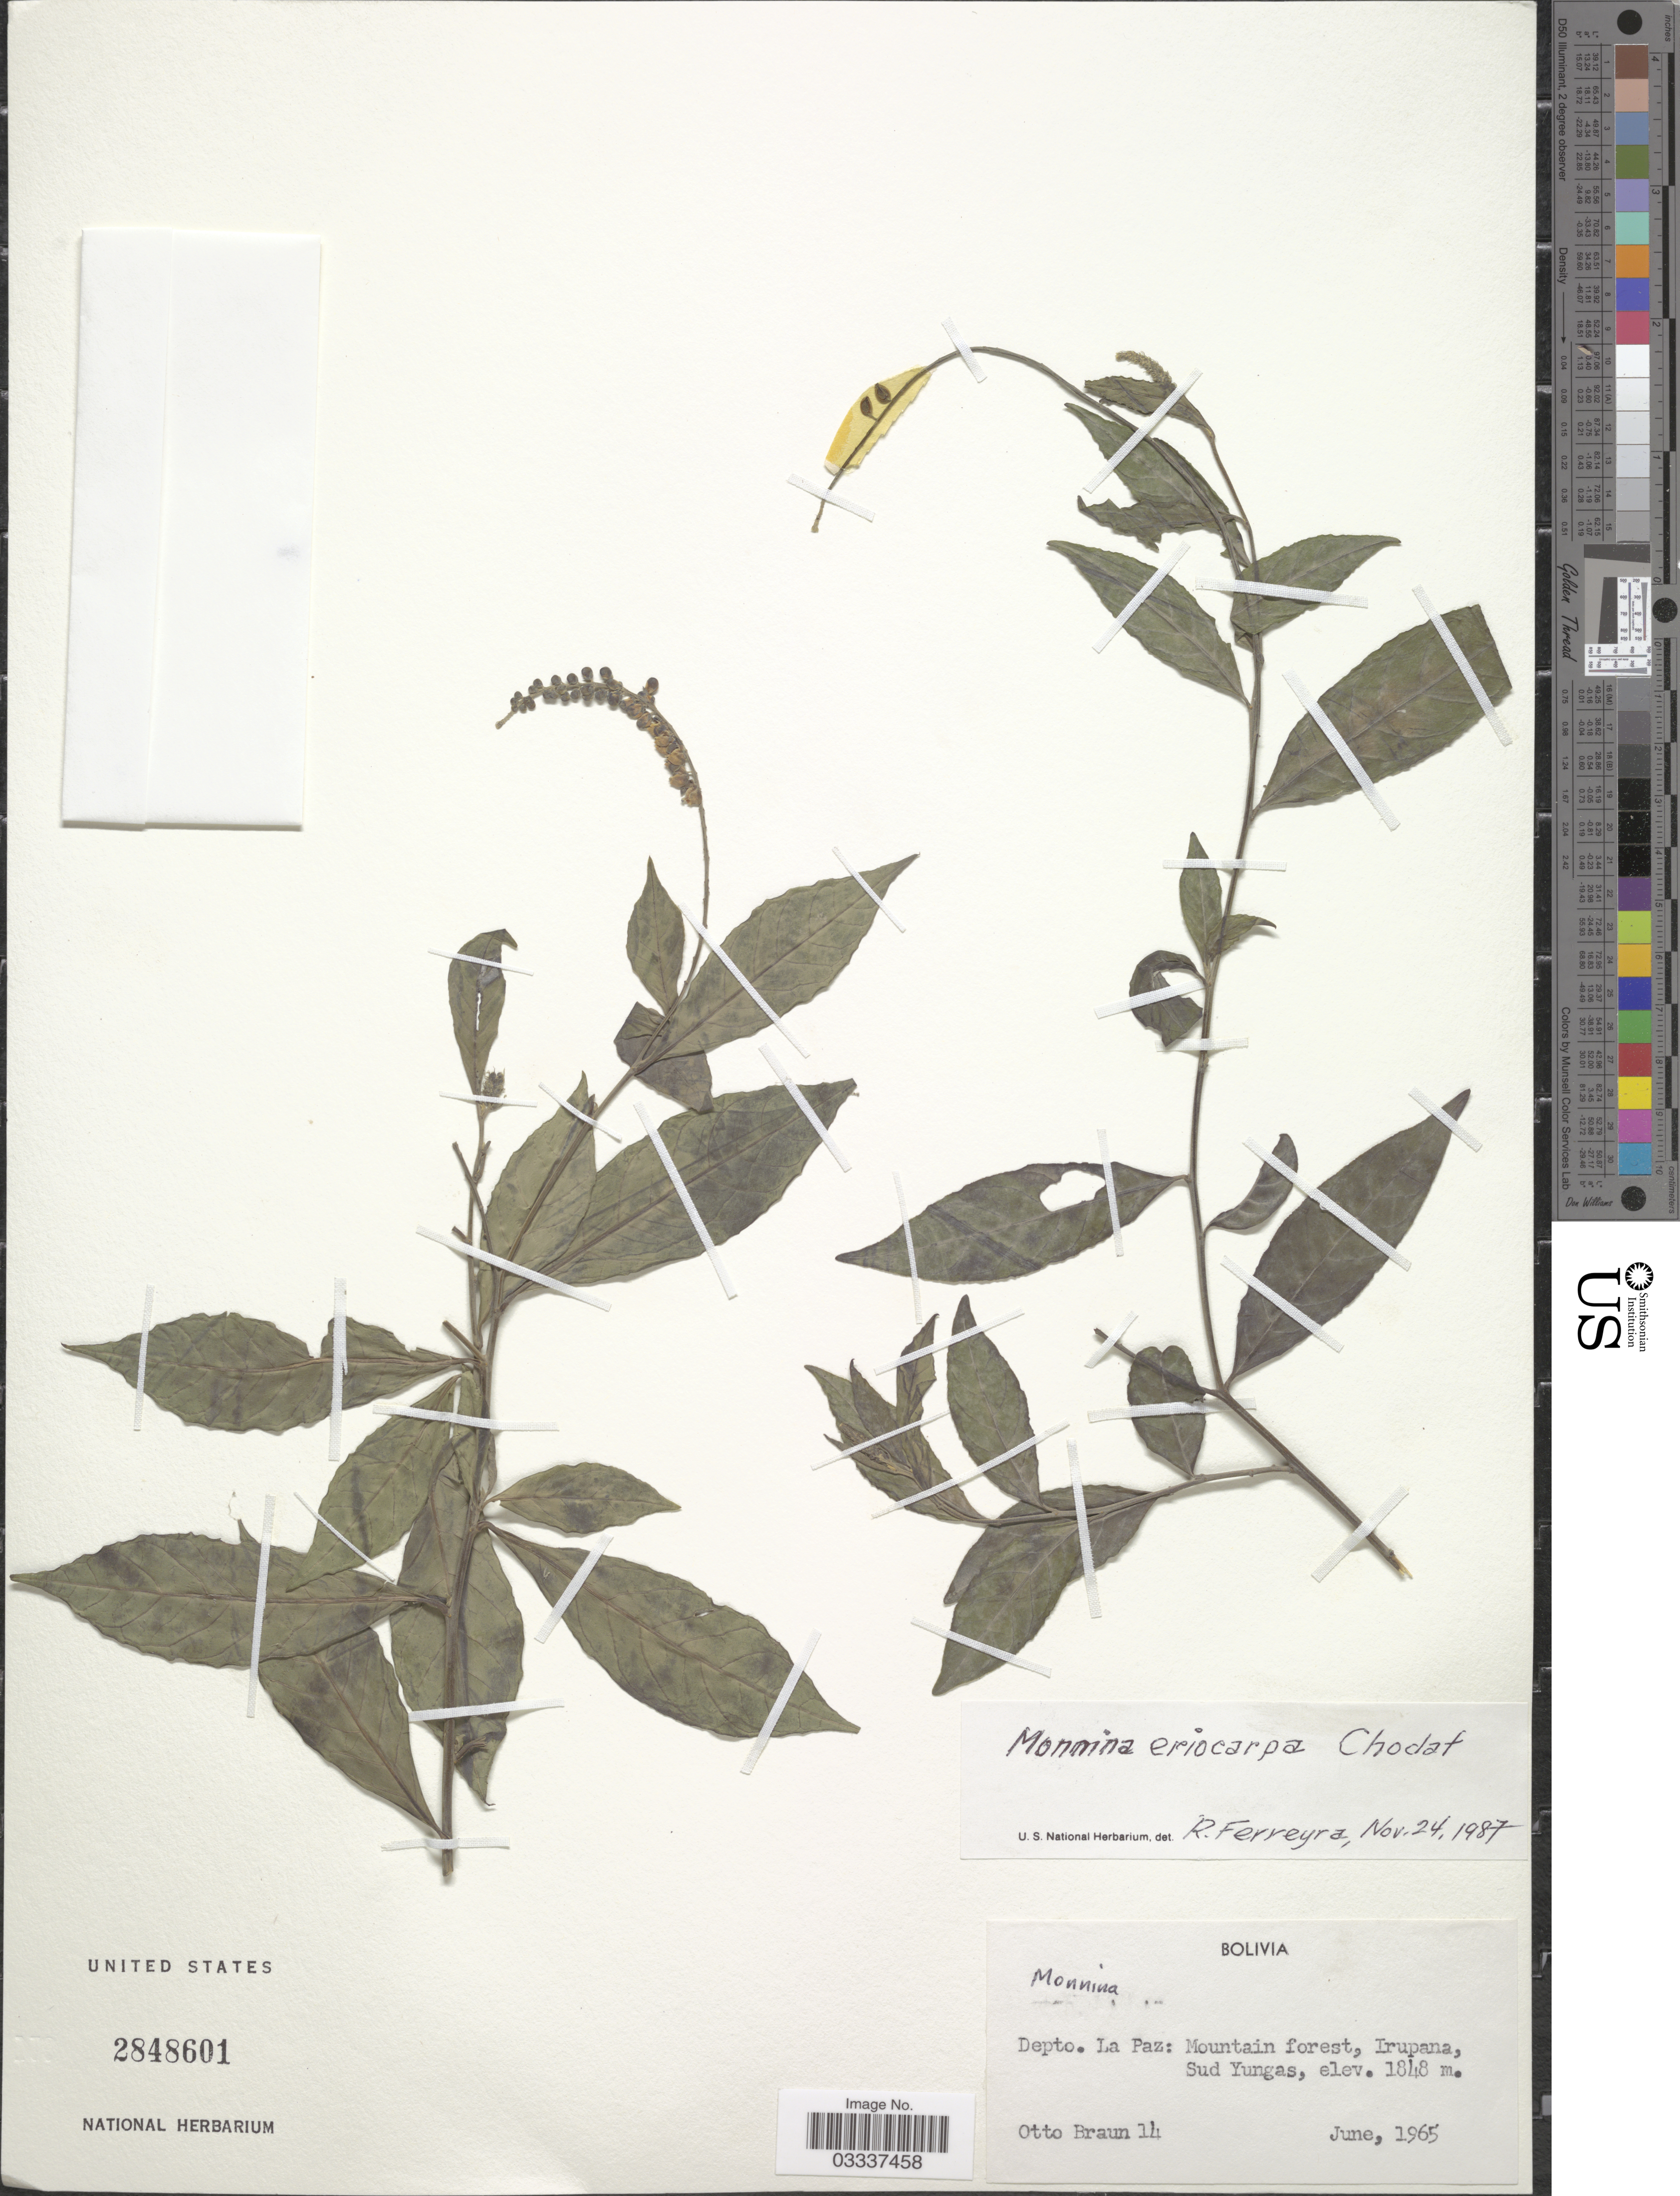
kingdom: Plantae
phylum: Tracheophyta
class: Magnoliopsida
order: Fabales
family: Polygalaceae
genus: Monnina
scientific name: Monnina erioclada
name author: Gand.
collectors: O. Braun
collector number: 14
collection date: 1965-06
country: Bolivia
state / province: La Paz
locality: Depto. La Paz: Mountain forest, Irupana, Sud Yungas.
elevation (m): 1848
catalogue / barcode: US 2848601